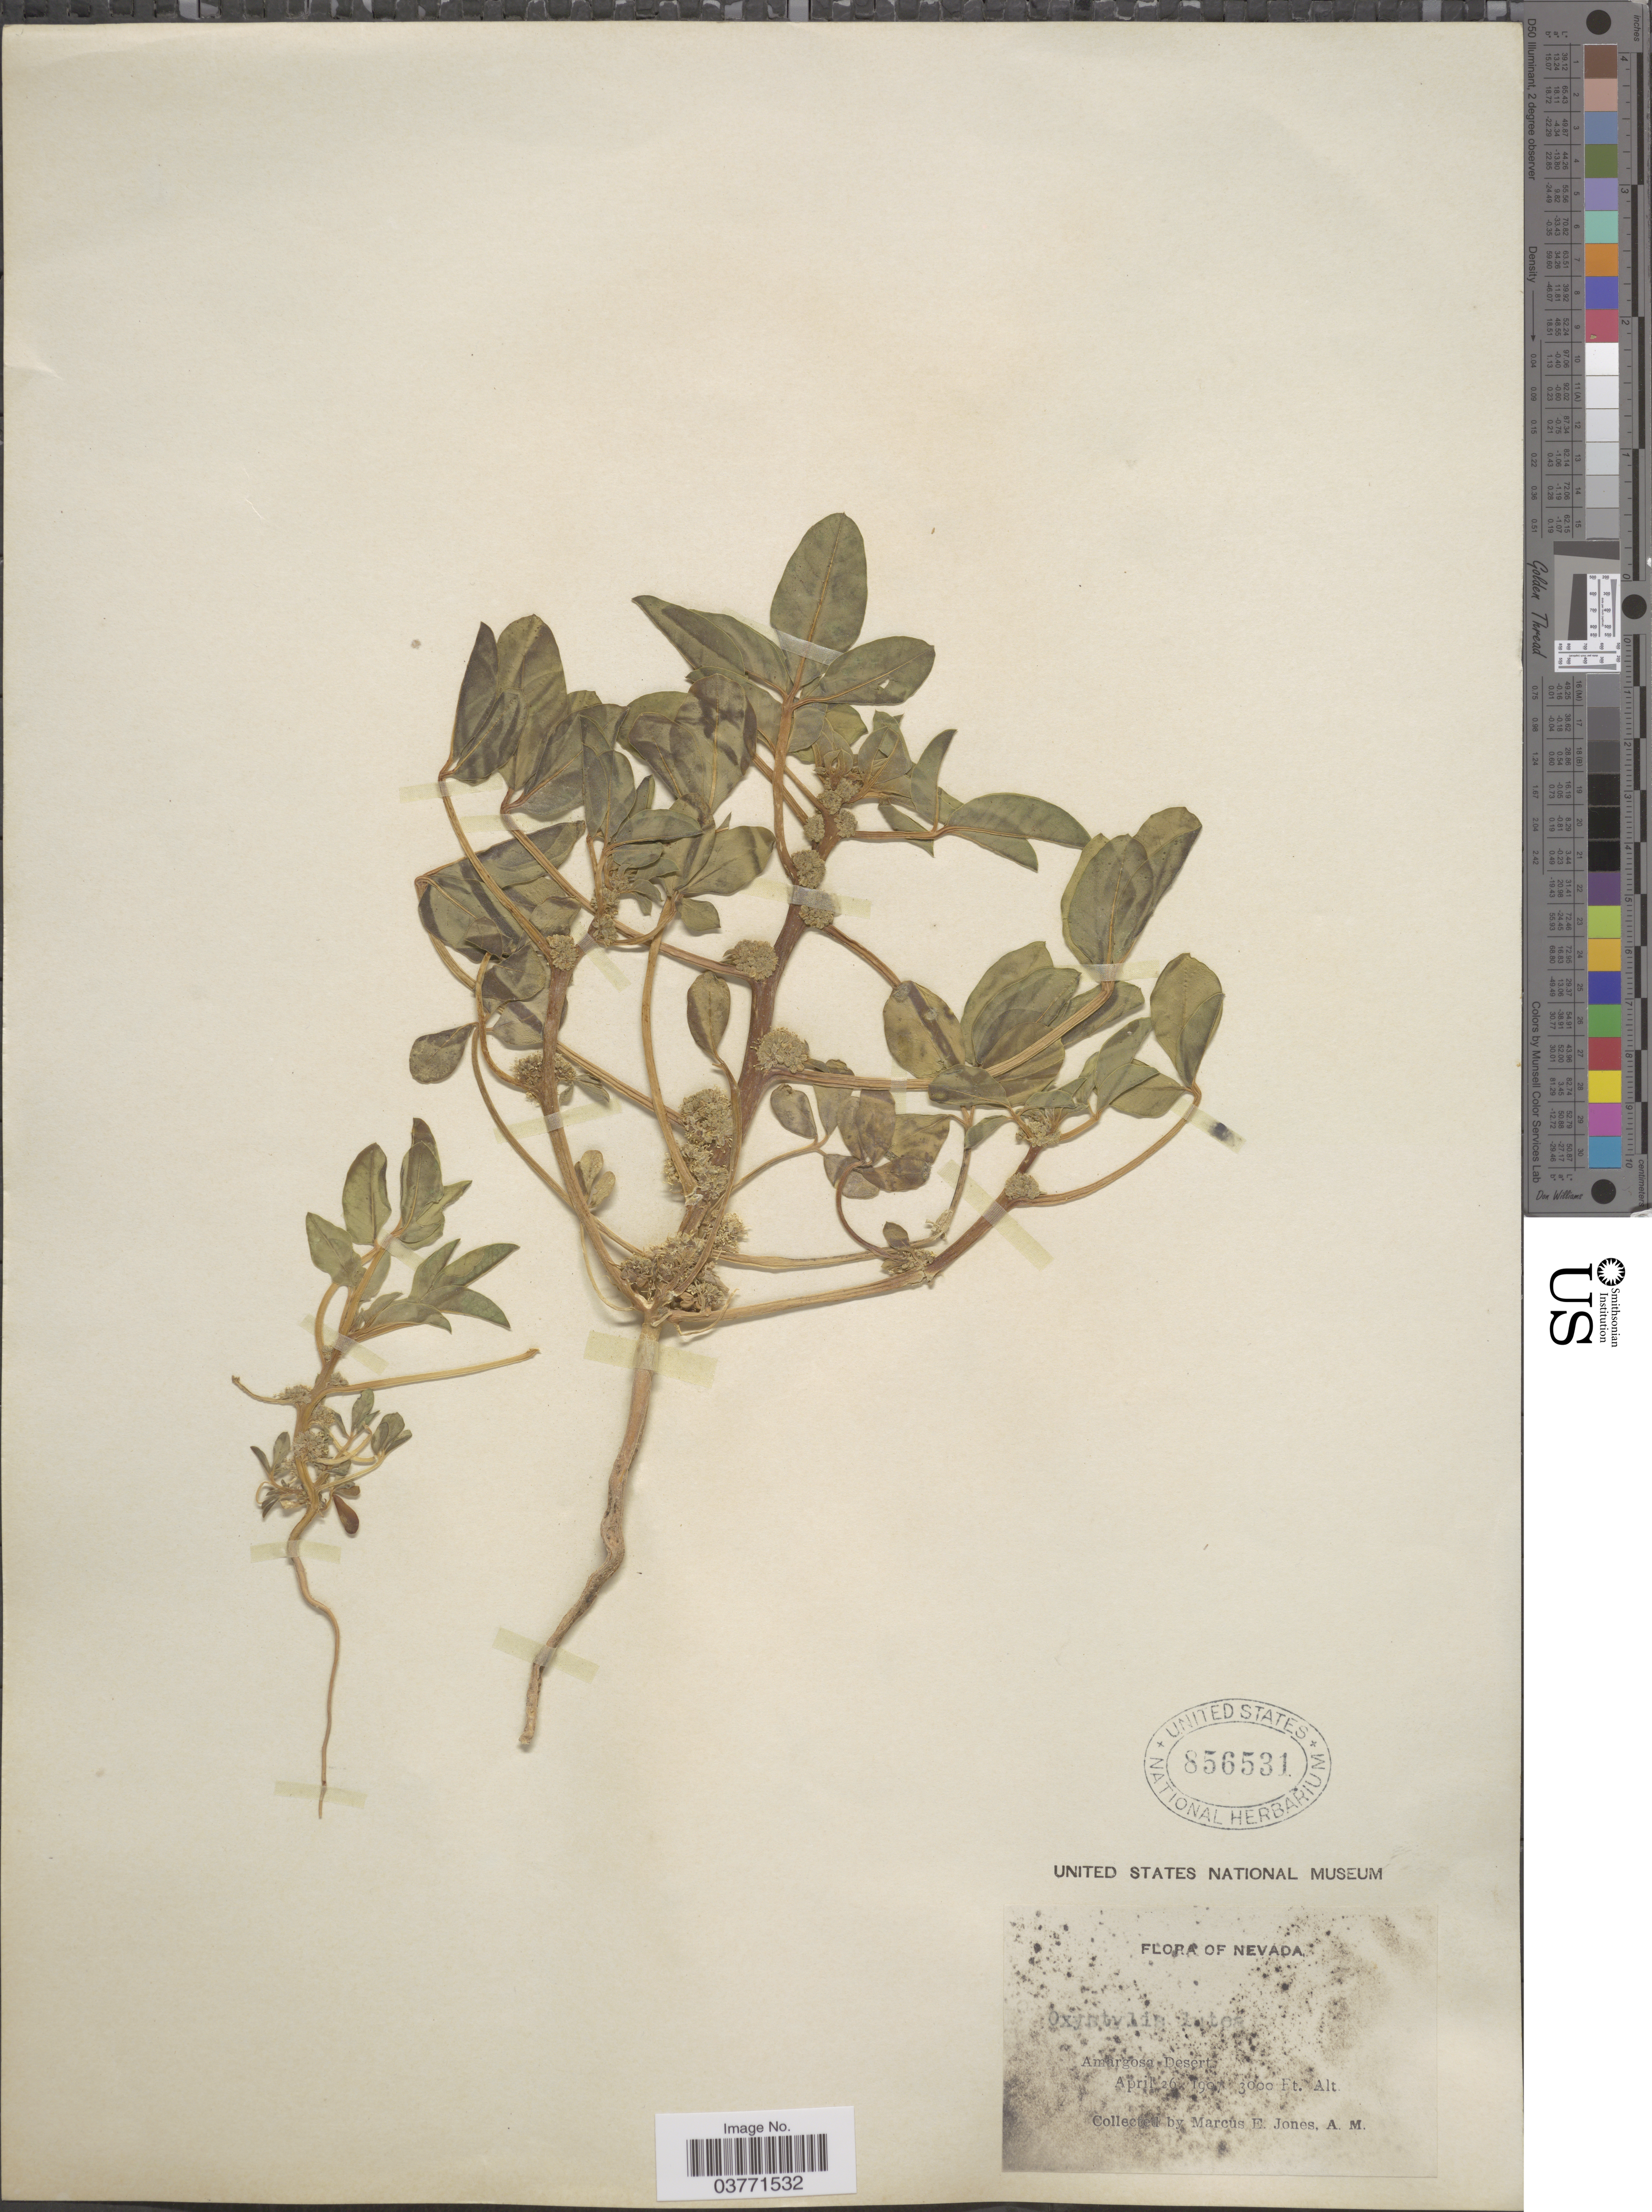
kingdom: Plantae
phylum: Tracheophyta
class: Magnoliopsida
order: Brassicales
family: Cleomaceae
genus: Cleomella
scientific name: Cleomella oxystyloides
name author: Roalson et al.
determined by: Strong, M. T., (US), Smithsonian Institution - National Museum of Natural History (UNITED STATES)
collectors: M. E. Jones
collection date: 1907-04-26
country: United States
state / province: Nevada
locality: Amargosa Desert.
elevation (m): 914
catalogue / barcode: US 856531